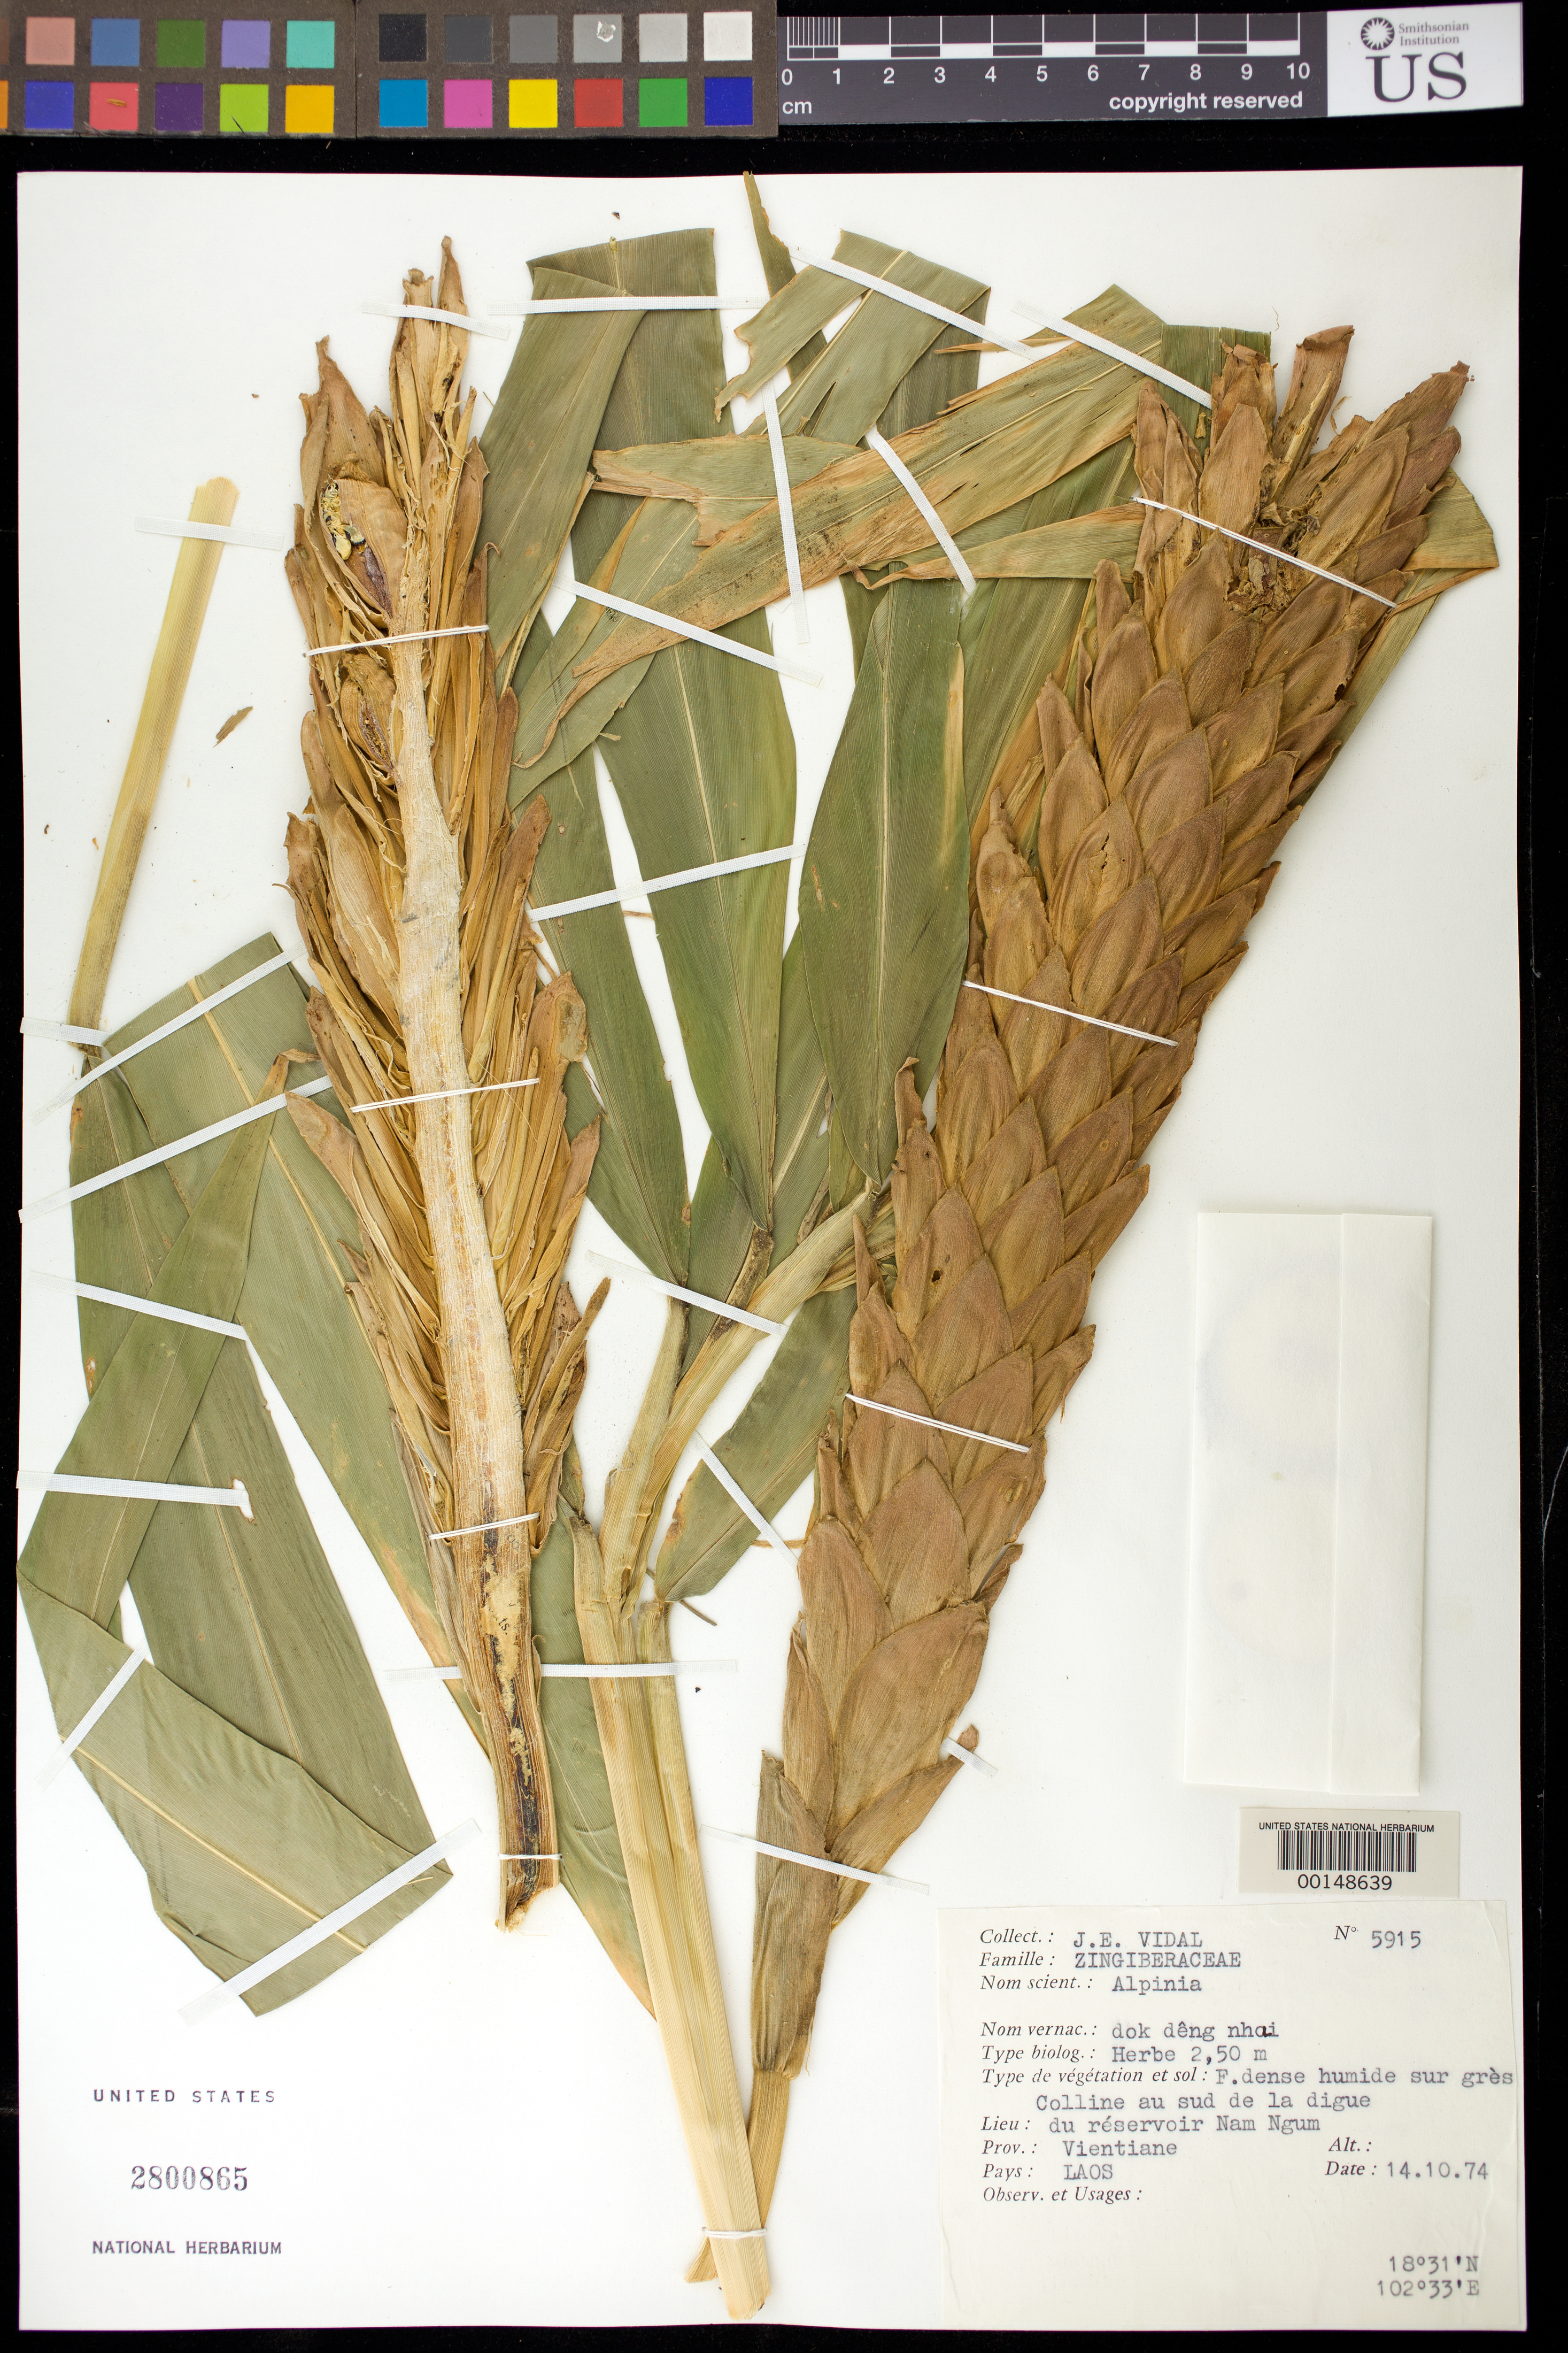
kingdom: Plantae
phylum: Tracheophyta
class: Liliopsida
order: Zingiberales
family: Zingiberaceae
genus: Alpinia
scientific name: Alpinia sp.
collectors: J. E. Vidal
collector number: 5915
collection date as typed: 14 Oct 1974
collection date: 1974-10-14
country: Laos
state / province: Viangchan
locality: Nam Ngum Reservoir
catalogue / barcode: US 2800865